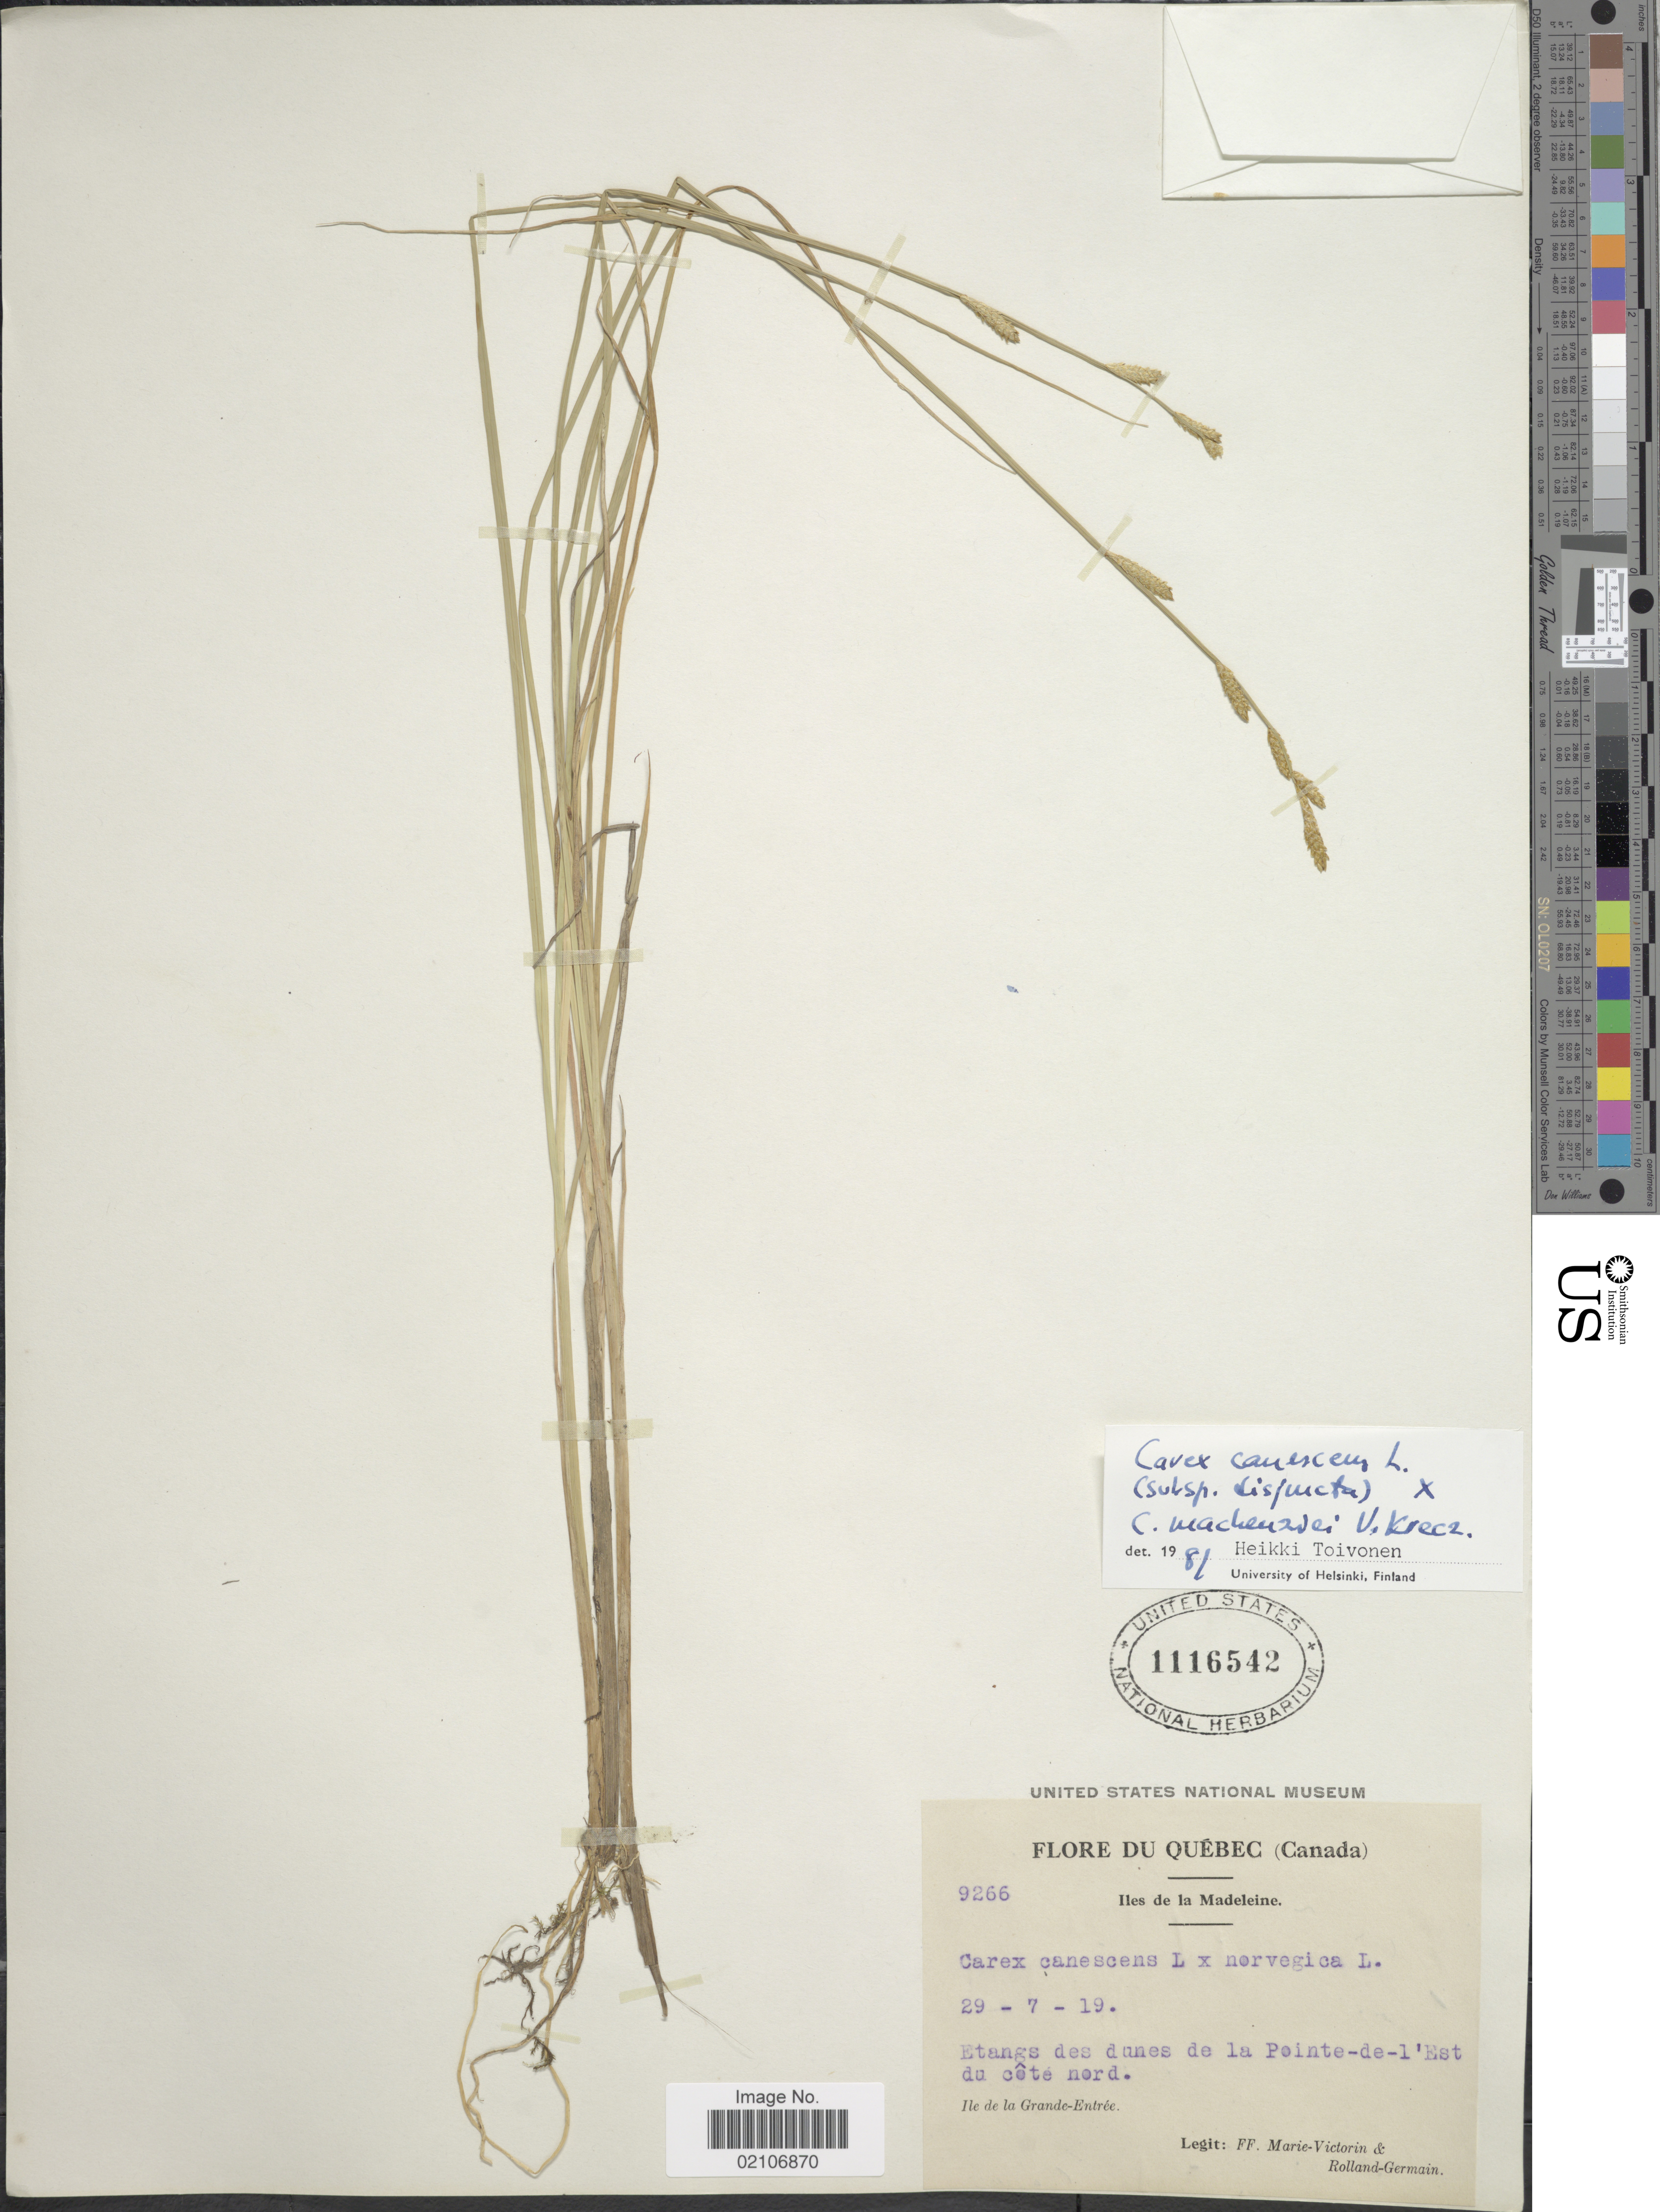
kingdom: Plantae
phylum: Tracheophyta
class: Liliopsida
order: Poales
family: Cyperaceae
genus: Carex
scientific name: Carex canescens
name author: L.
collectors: F. Marie-Victorin & Rolland-Germain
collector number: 9266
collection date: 1919-07-29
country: Canada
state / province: Quebec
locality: Iles de la Madeleine. Etangs des dunes de la Pointe-de-l'Est du Cote nord. Ile de la Grande-Entree.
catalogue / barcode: US 1116542